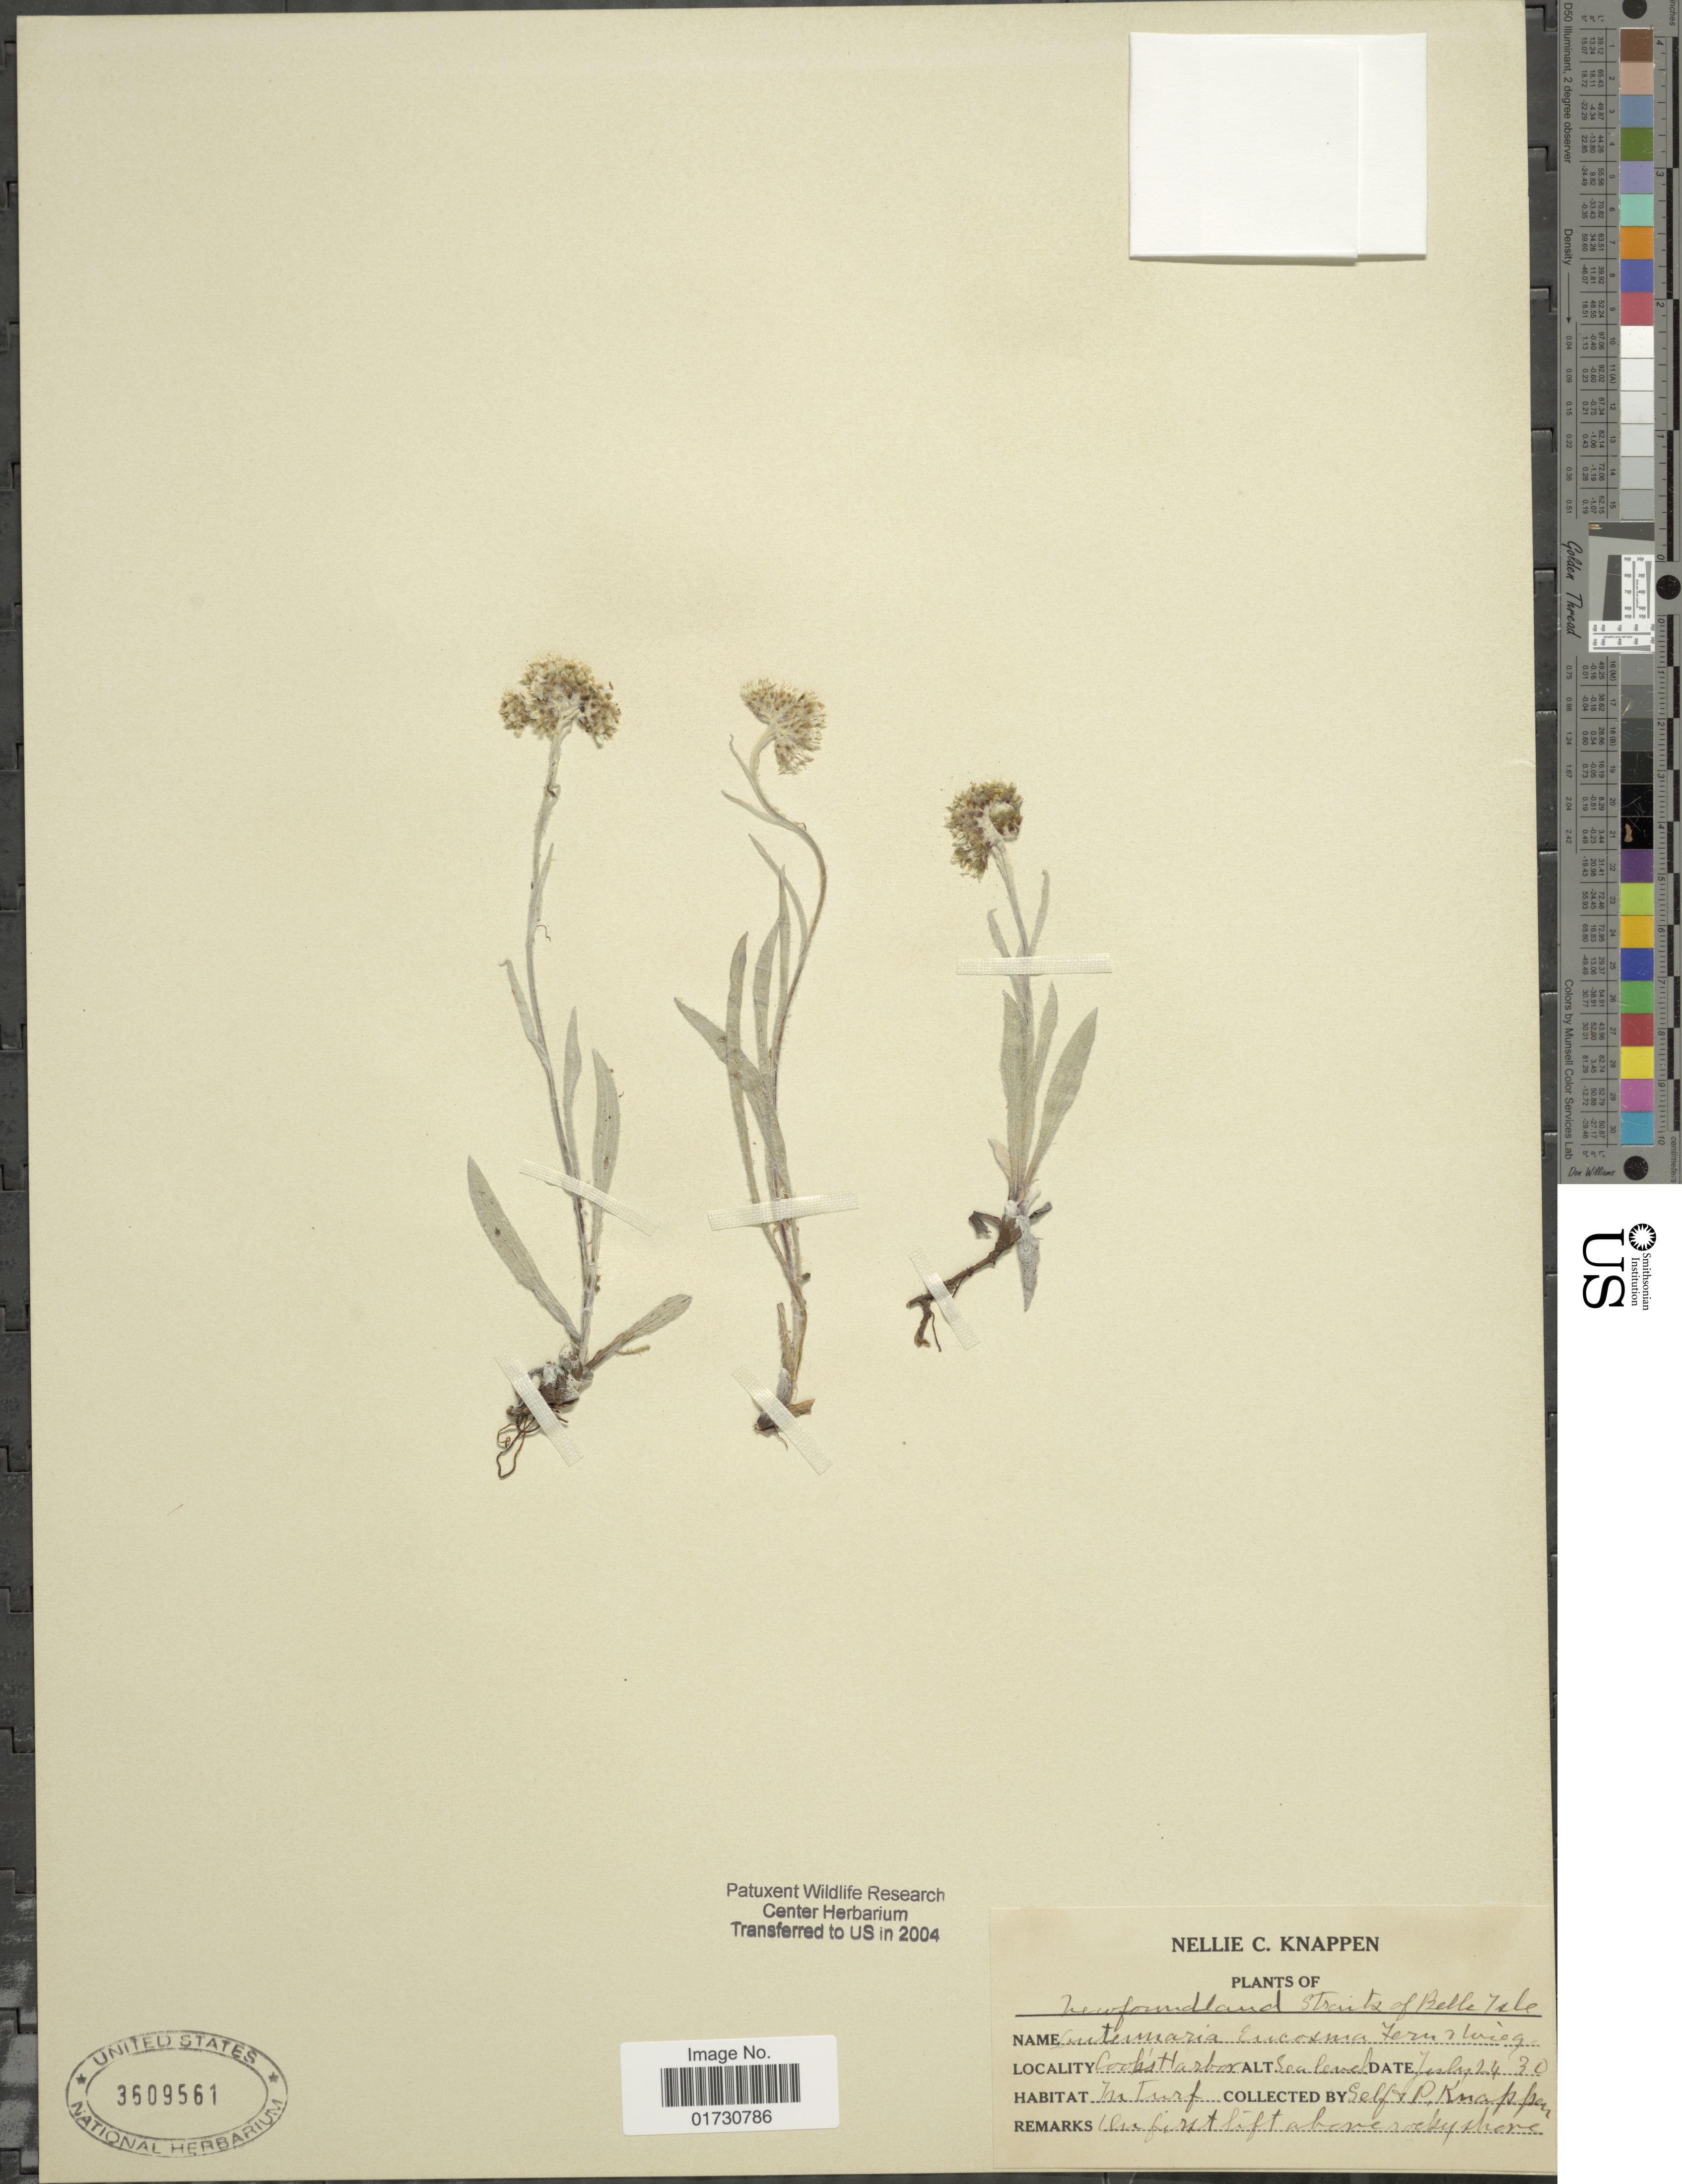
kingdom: Plantae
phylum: Tracheophyta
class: Magnoliopsida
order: Asterales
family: Asteraceae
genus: Antennaria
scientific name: Antennaria eucosma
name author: Fernald & Wiegand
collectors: N. Knappen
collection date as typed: Transcribed d/m/y: 24/7/30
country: Canada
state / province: Newfoundland and Labrador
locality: Strait of Belle Isle, Cook's harbor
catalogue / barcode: US 3609561